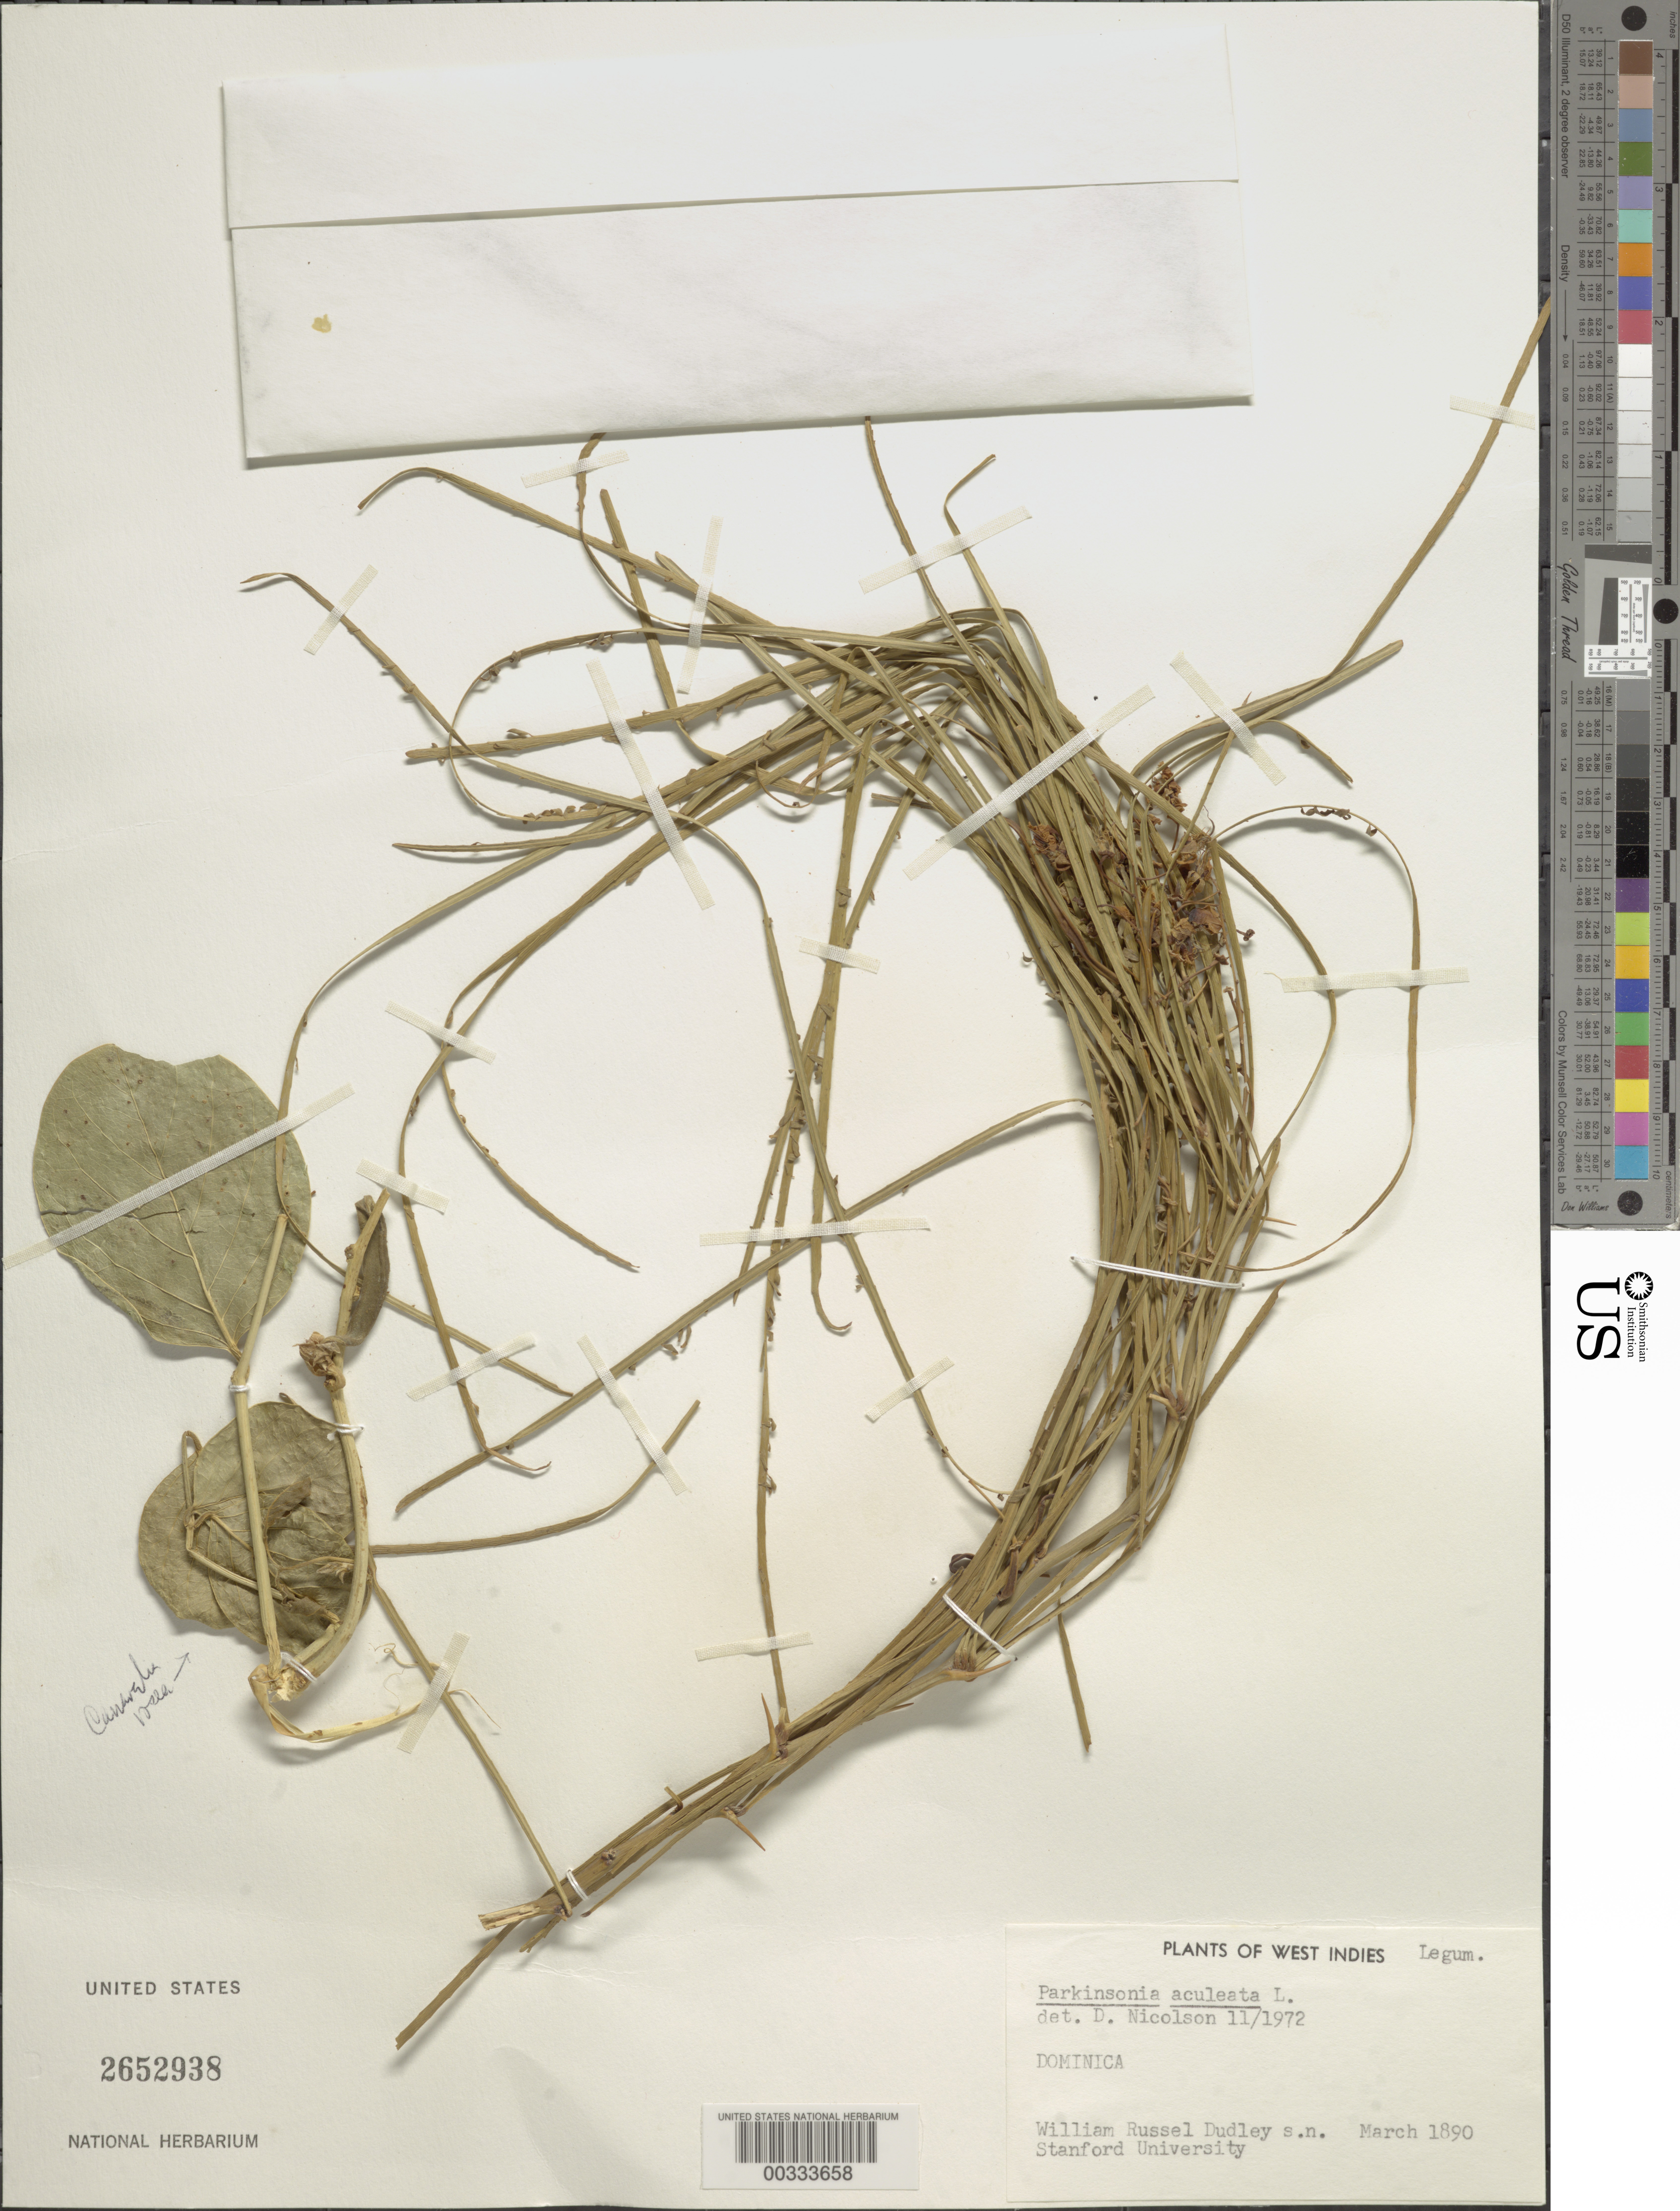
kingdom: Plantae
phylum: Tracheophyta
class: Magnoliopsida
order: Fabales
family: Fabaceae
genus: Parkinsonia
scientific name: Parkinsonia aculeata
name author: L.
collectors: W. Dudley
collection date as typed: Mar 1890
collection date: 1890-03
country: Dominica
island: Dominica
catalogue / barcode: US 2652938